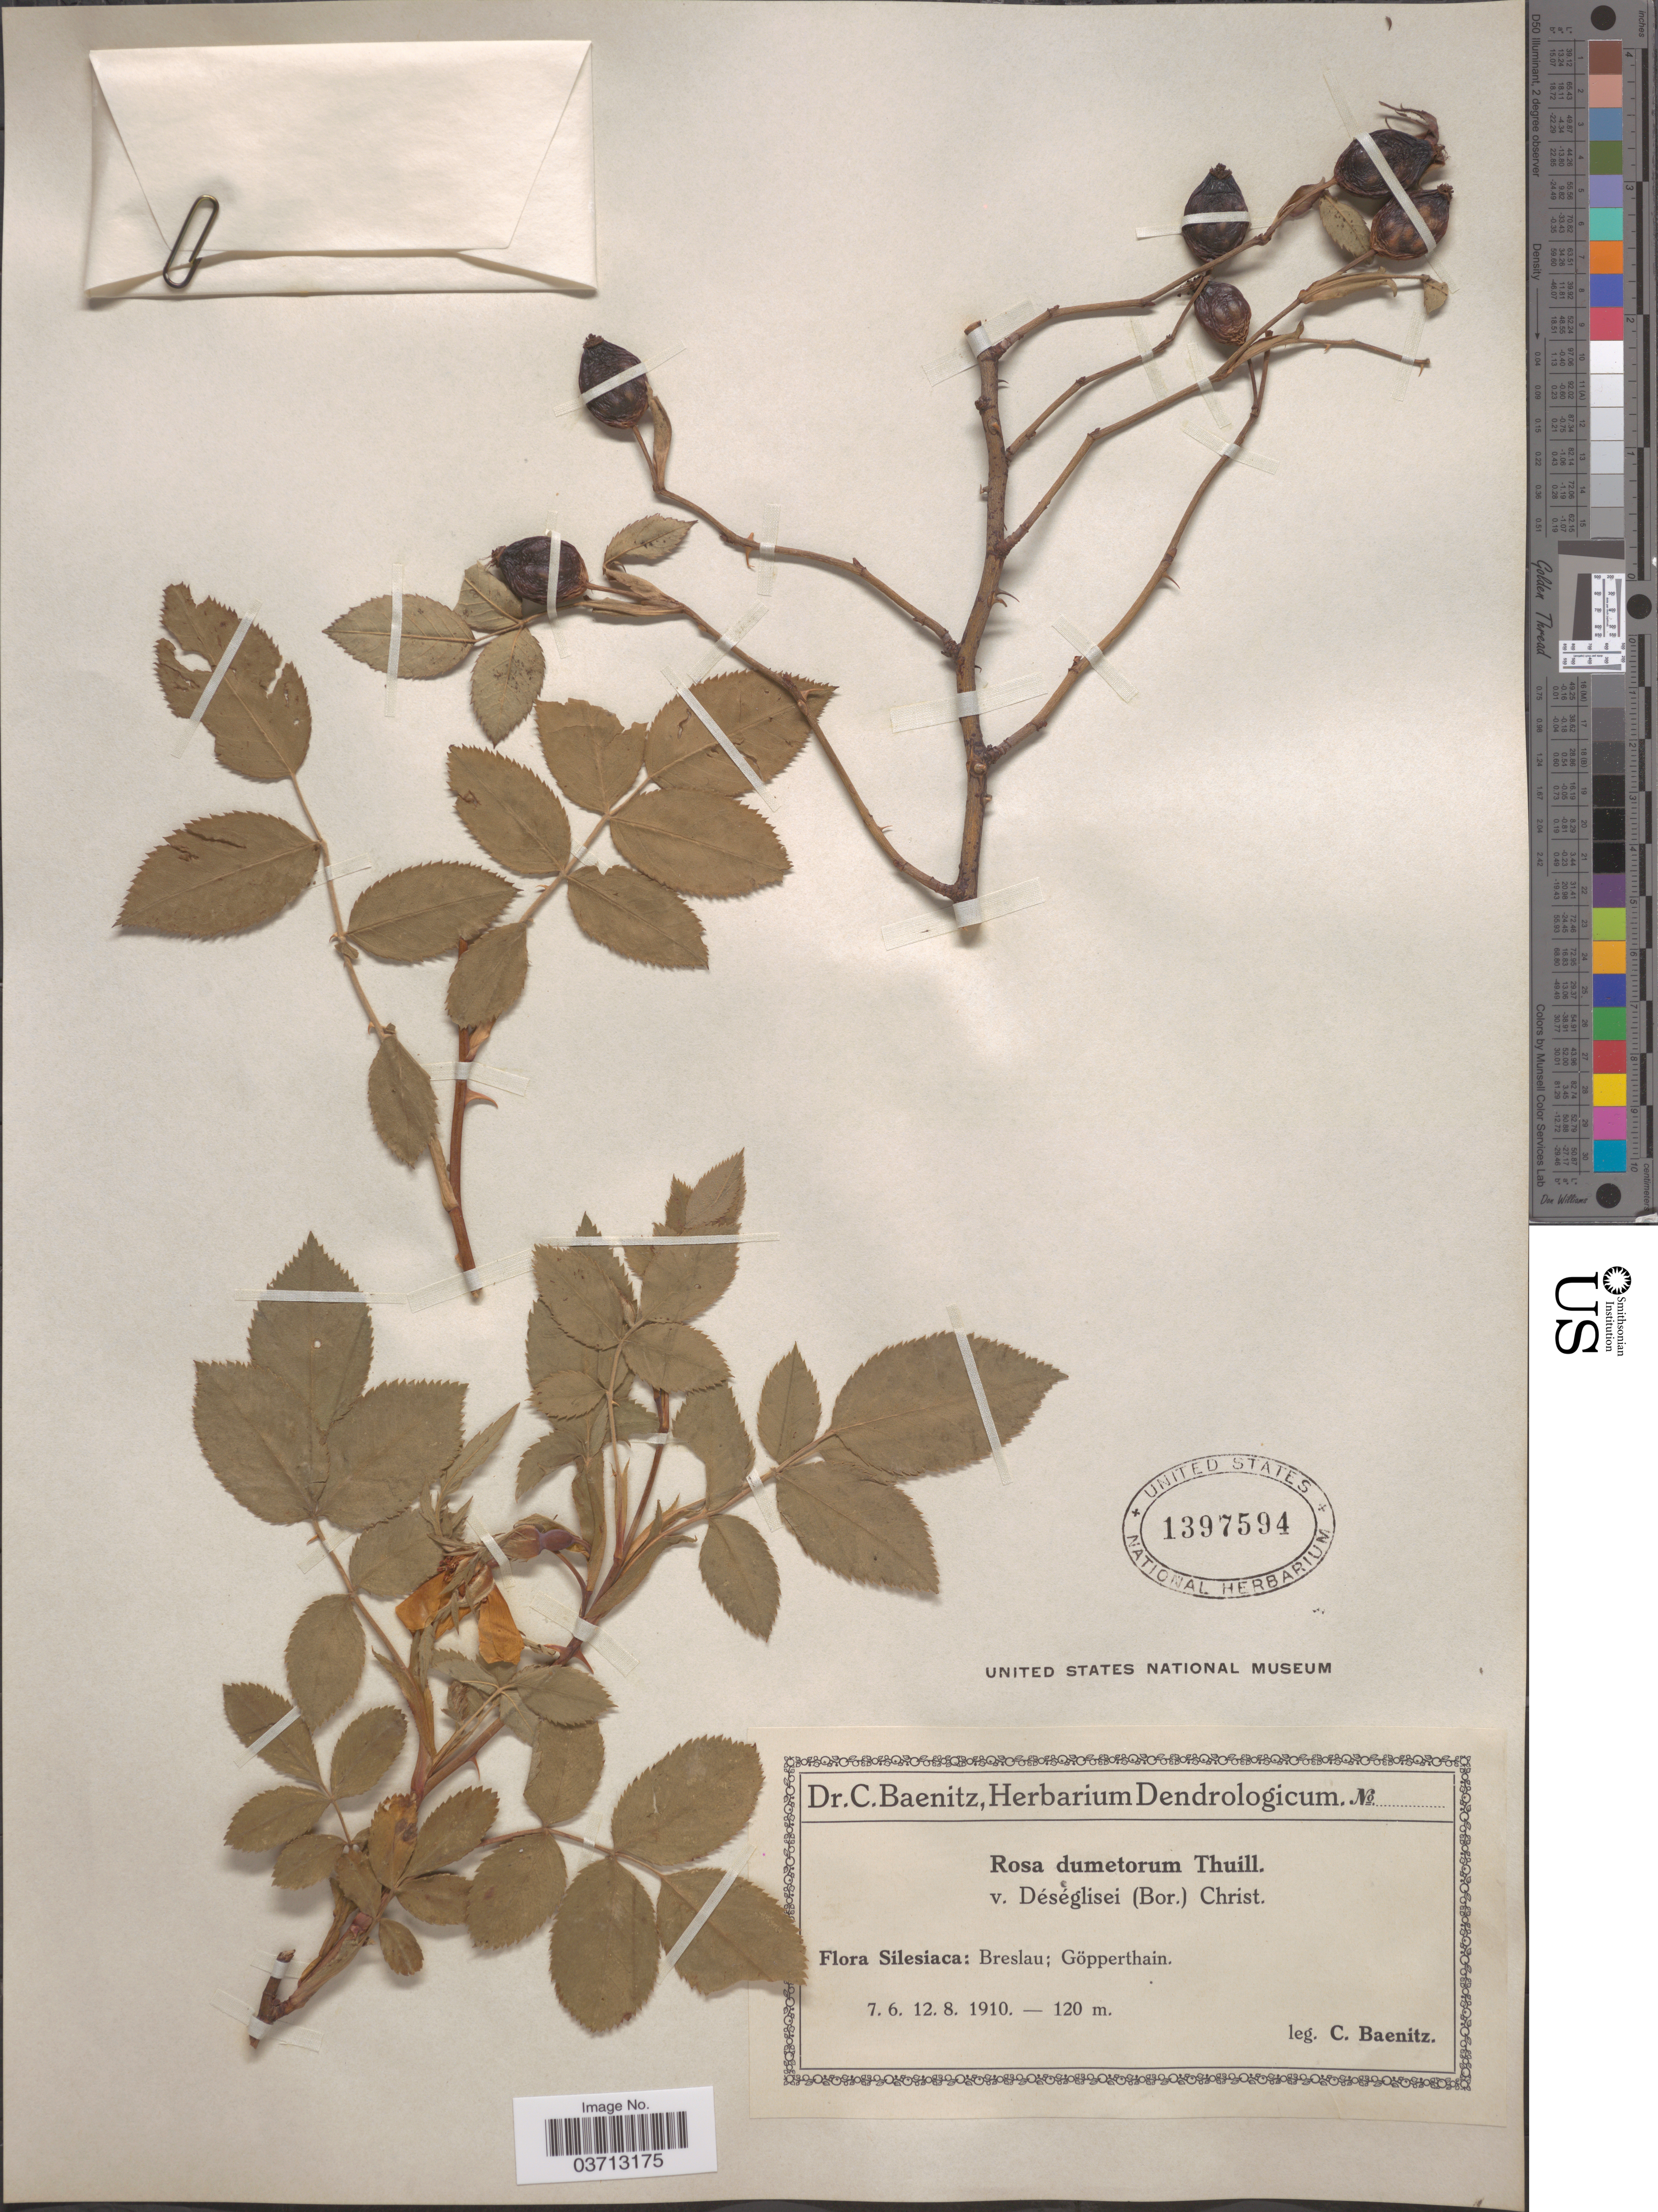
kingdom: Plantae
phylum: Tracheophyta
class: Magnoliopsida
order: Rosales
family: Rosaceae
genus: Rosa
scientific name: Rosa dumetorum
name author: Lange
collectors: C. G. Baenitz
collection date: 1910-06-07/1910-08-12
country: Poland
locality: Silesiaca: Breslau; Göpperthain.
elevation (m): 120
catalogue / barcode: US 1397594